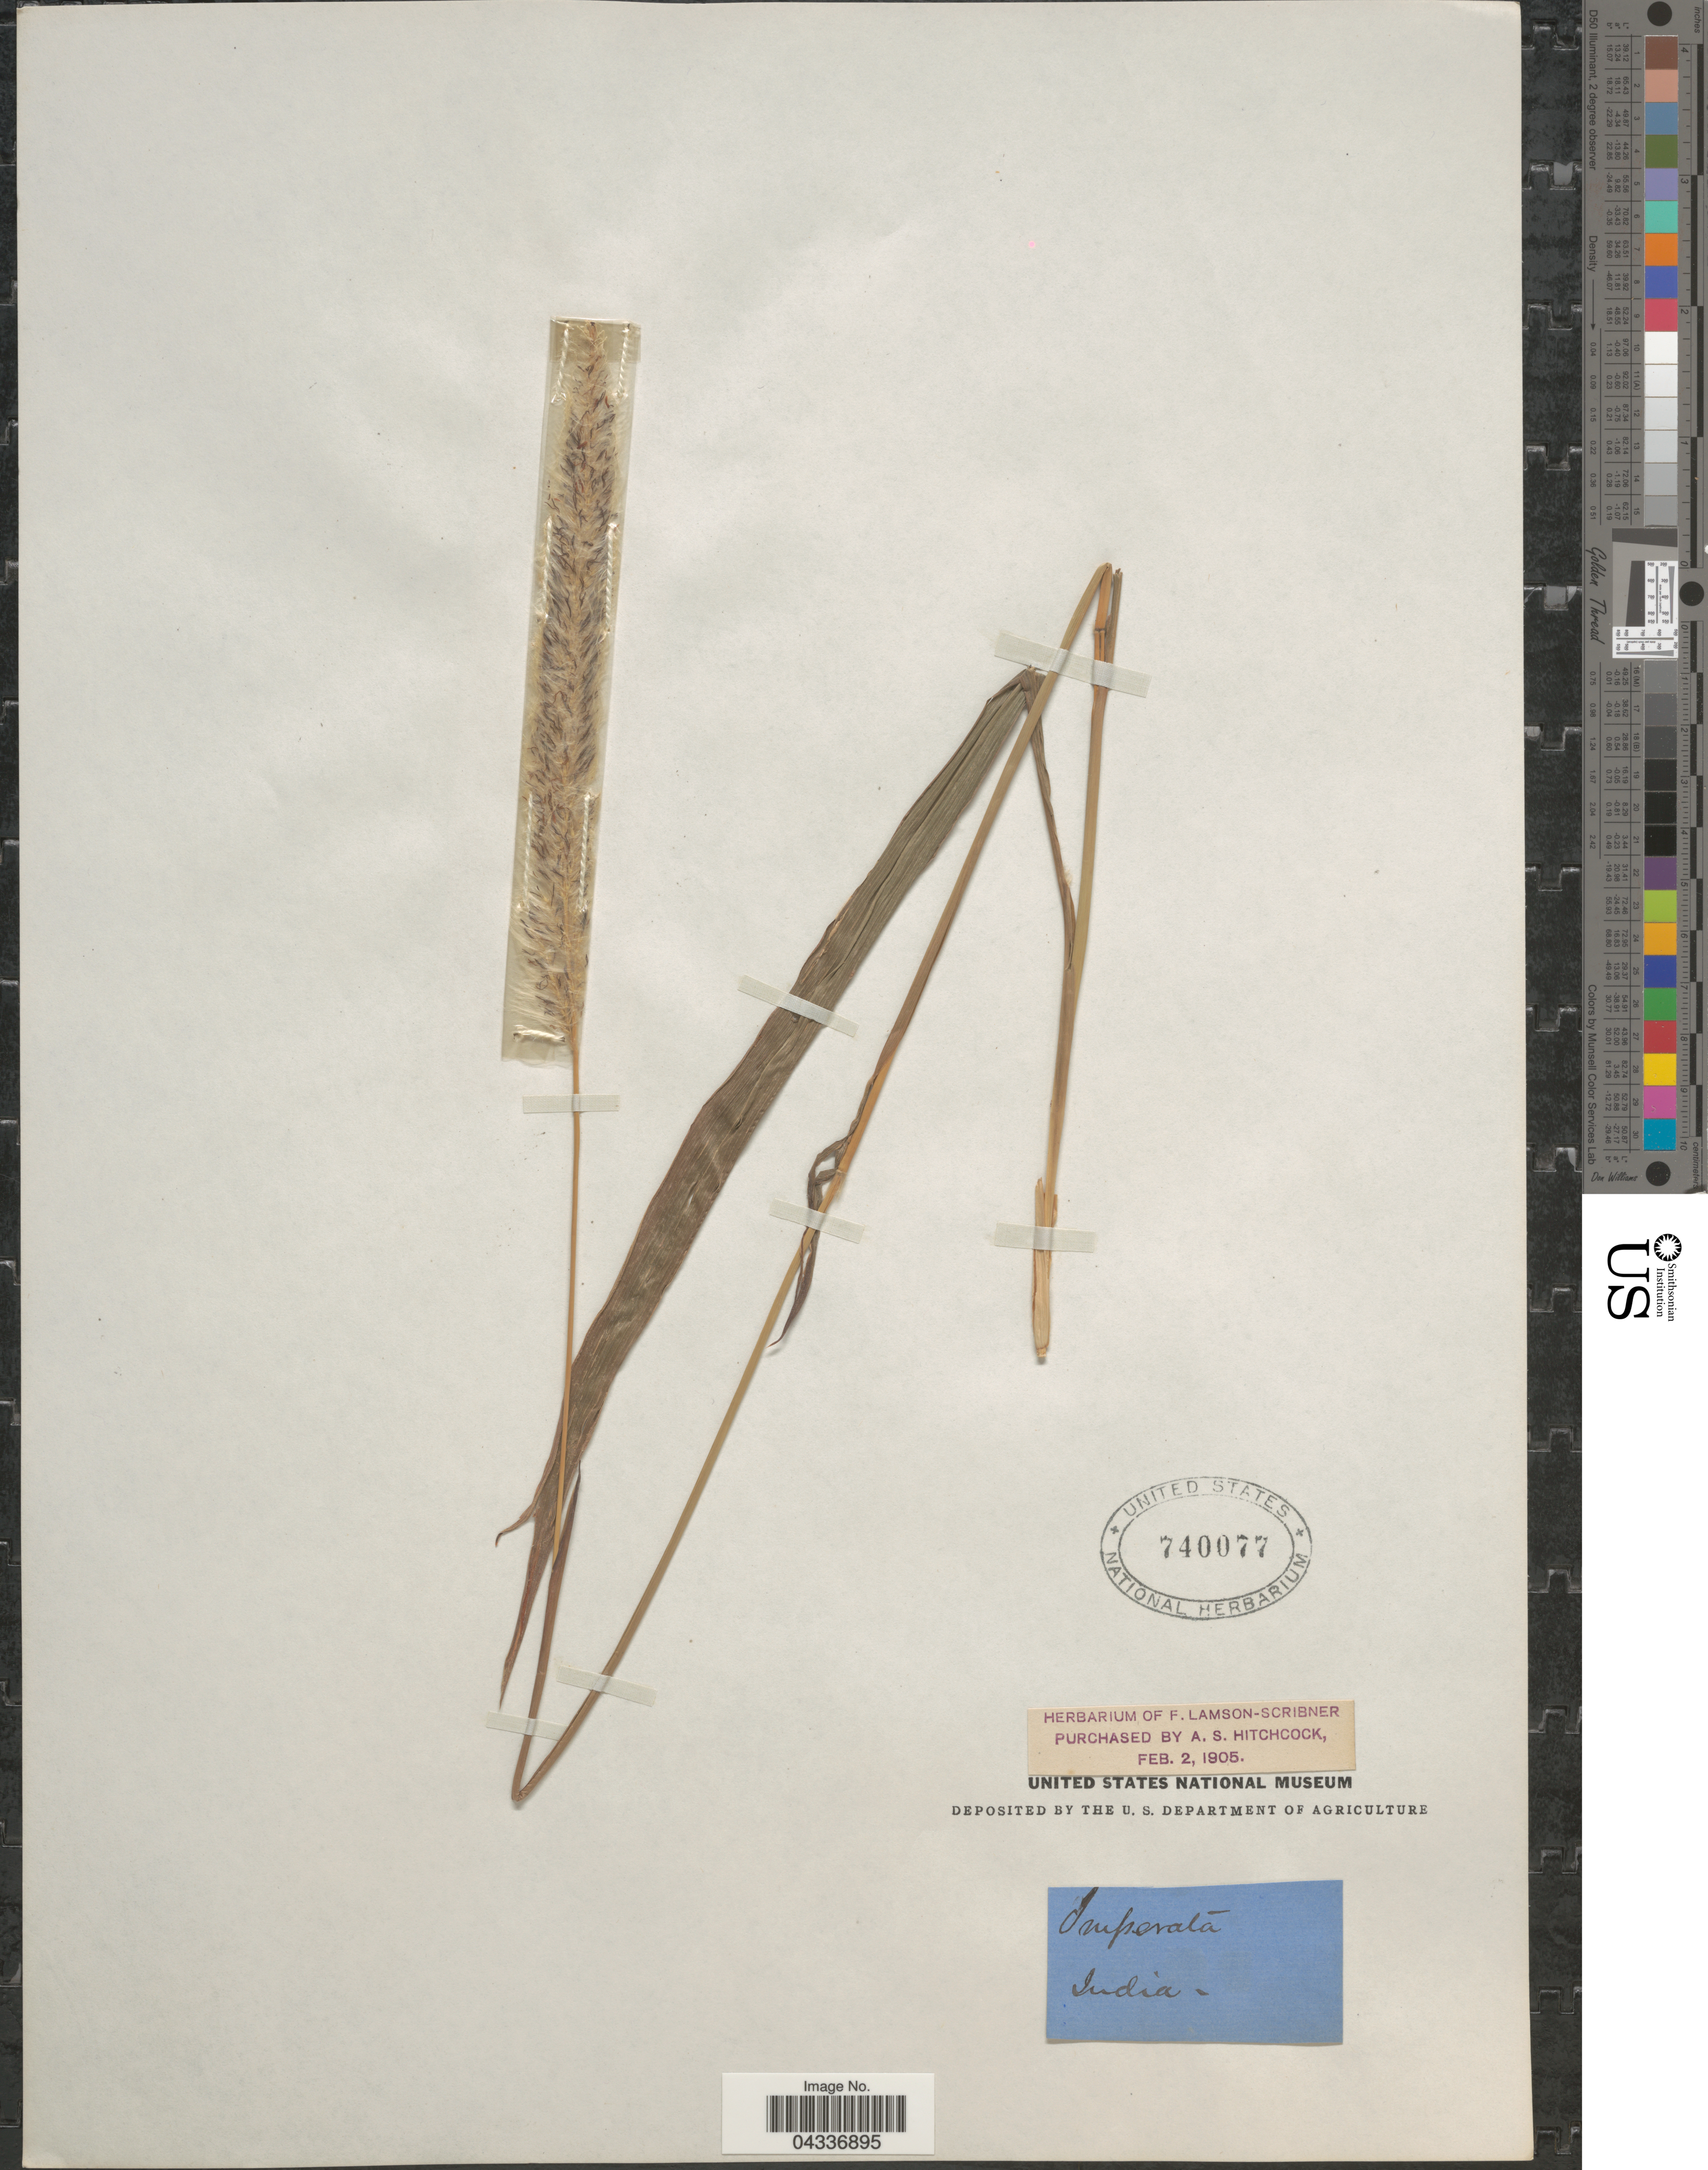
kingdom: Plantae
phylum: Tracheophyta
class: Liliopsida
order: Poales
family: Poaceae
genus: Imperata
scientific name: Imperata cylindrica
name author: (L.) P. Beauv.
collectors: ex herb. F. Lamson Scribner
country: India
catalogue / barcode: US 740077